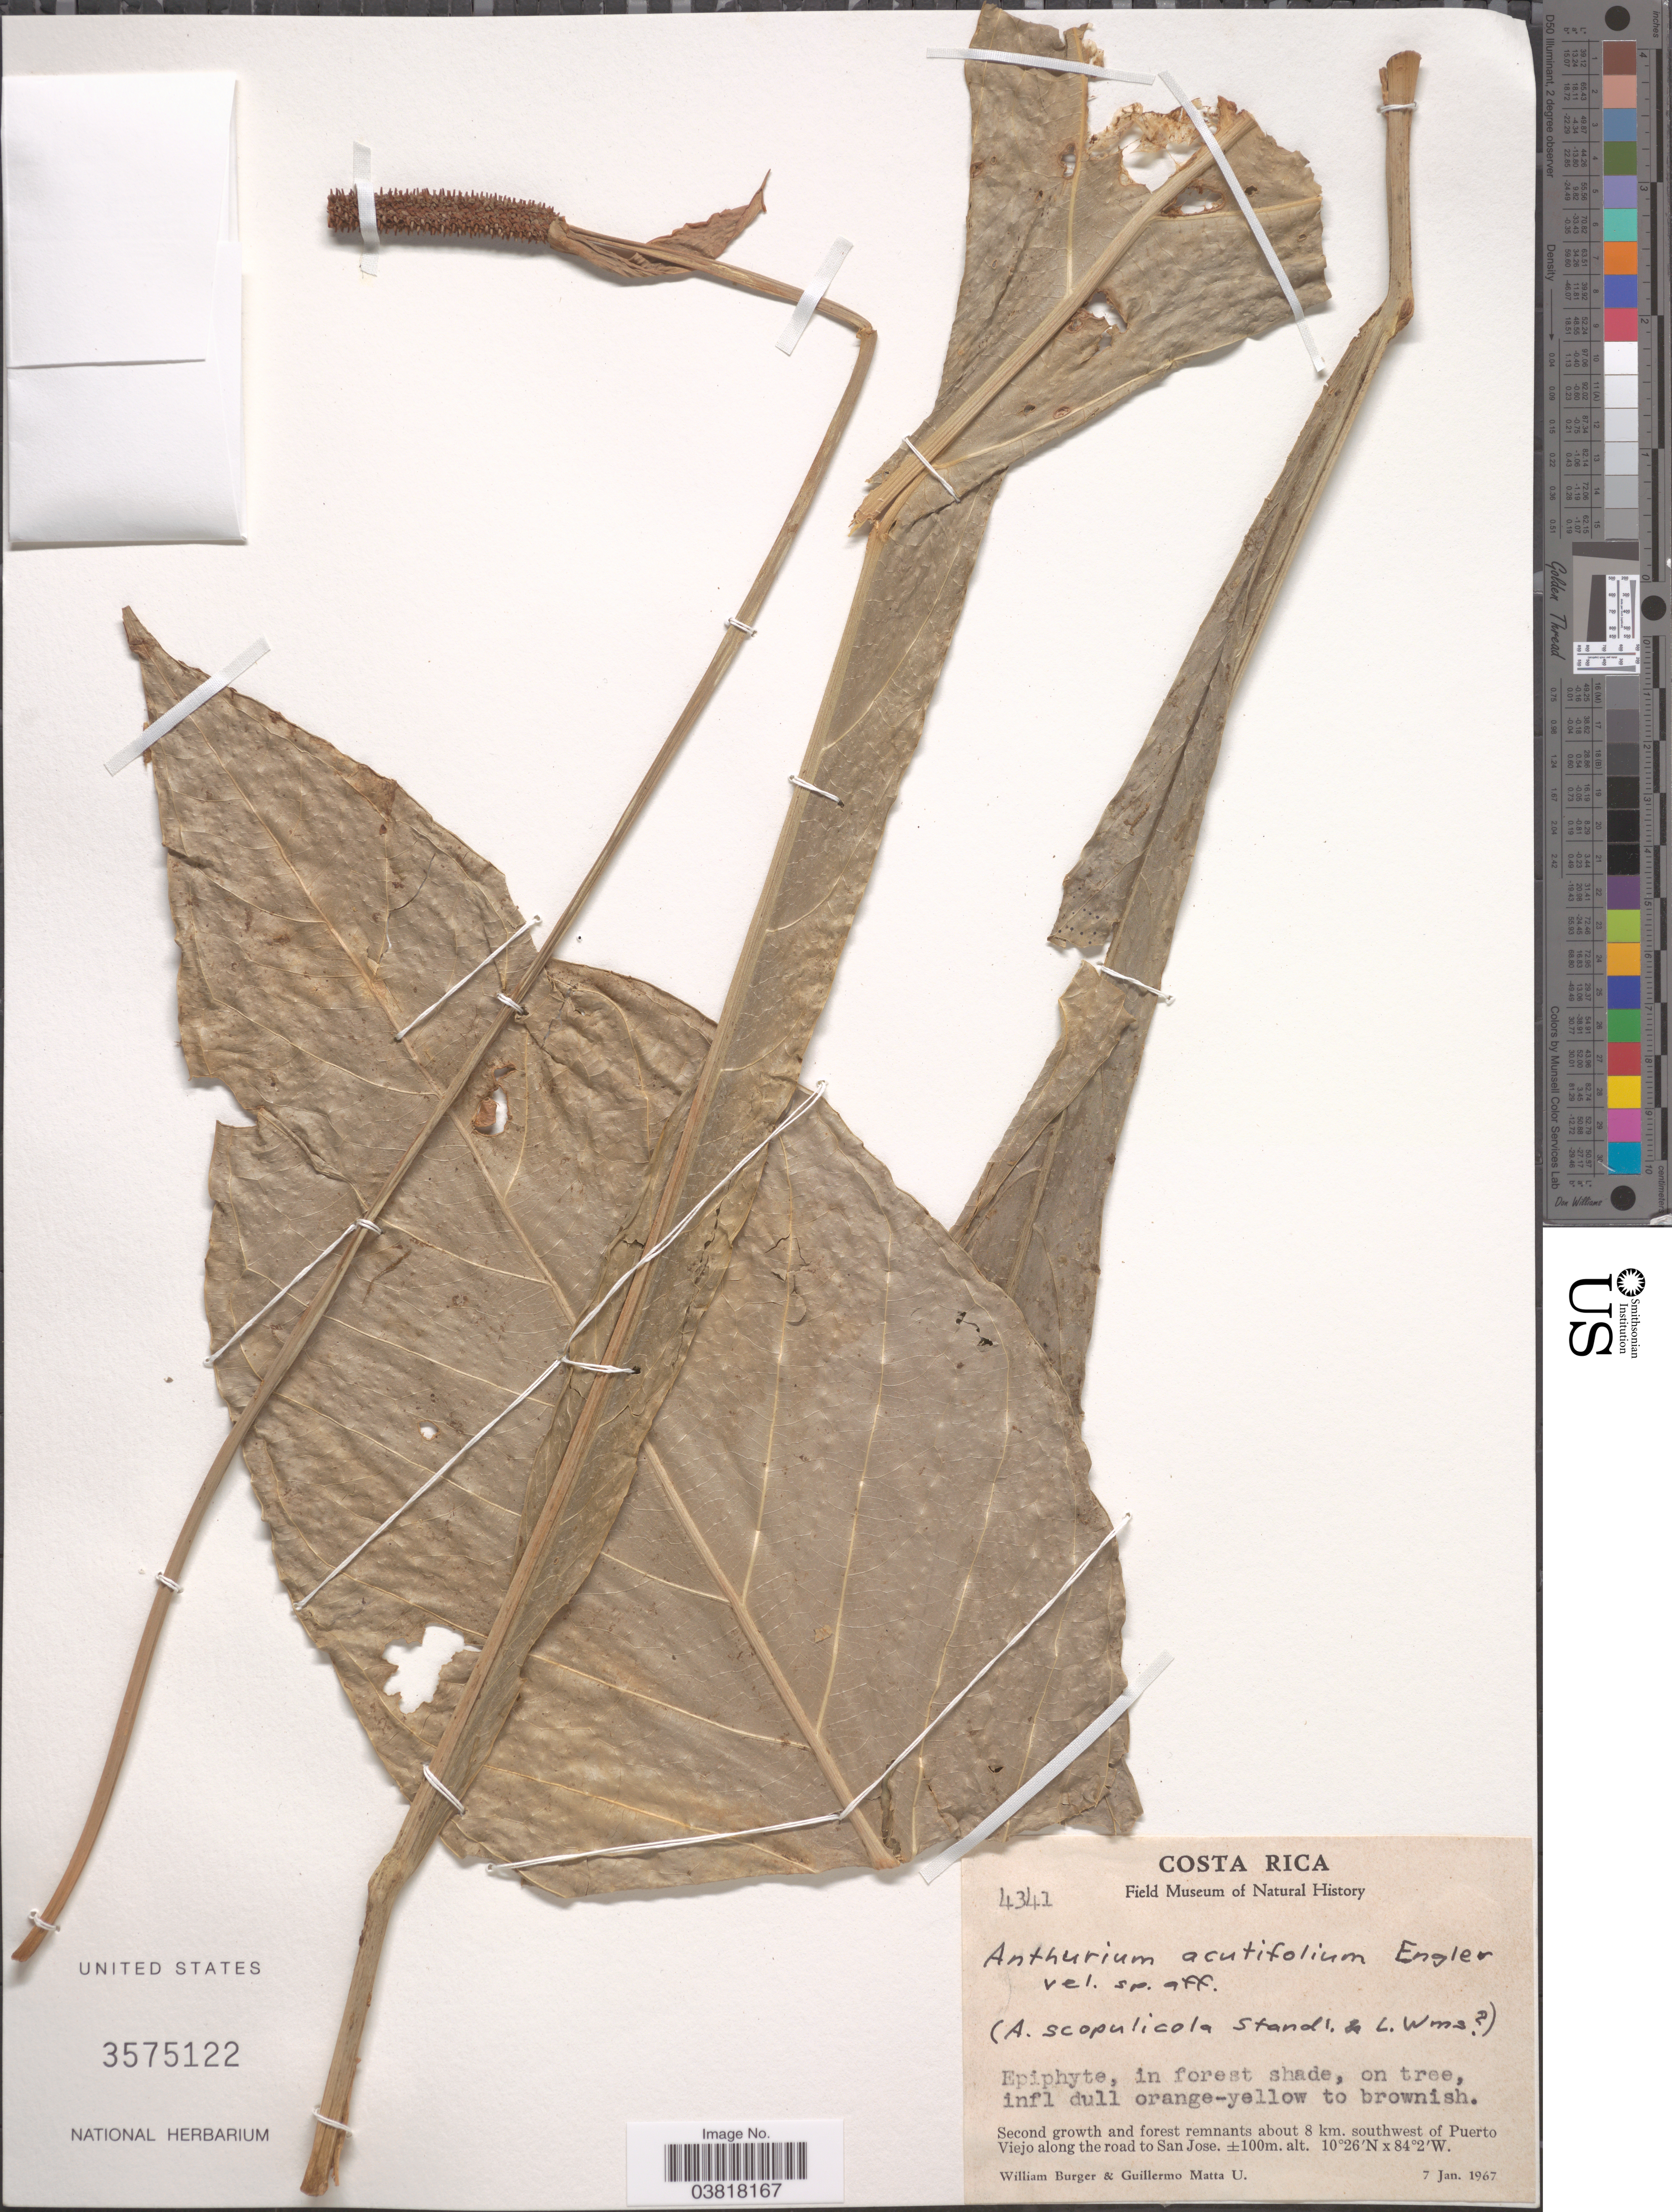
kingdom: Plantae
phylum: Tracheophyta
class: Liliopsida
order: Alismatales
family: Araceae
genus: Anthurium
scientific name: Anthurium acutangulum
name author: Engl.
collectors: W. Burger & G. Matta U.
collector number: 4341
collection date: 1967-01-07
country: Costa Rica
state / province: San José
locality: About 8 km. southwest of Puerto Viejo along the road to San Jose.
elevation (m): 100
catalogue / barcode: US 3575122